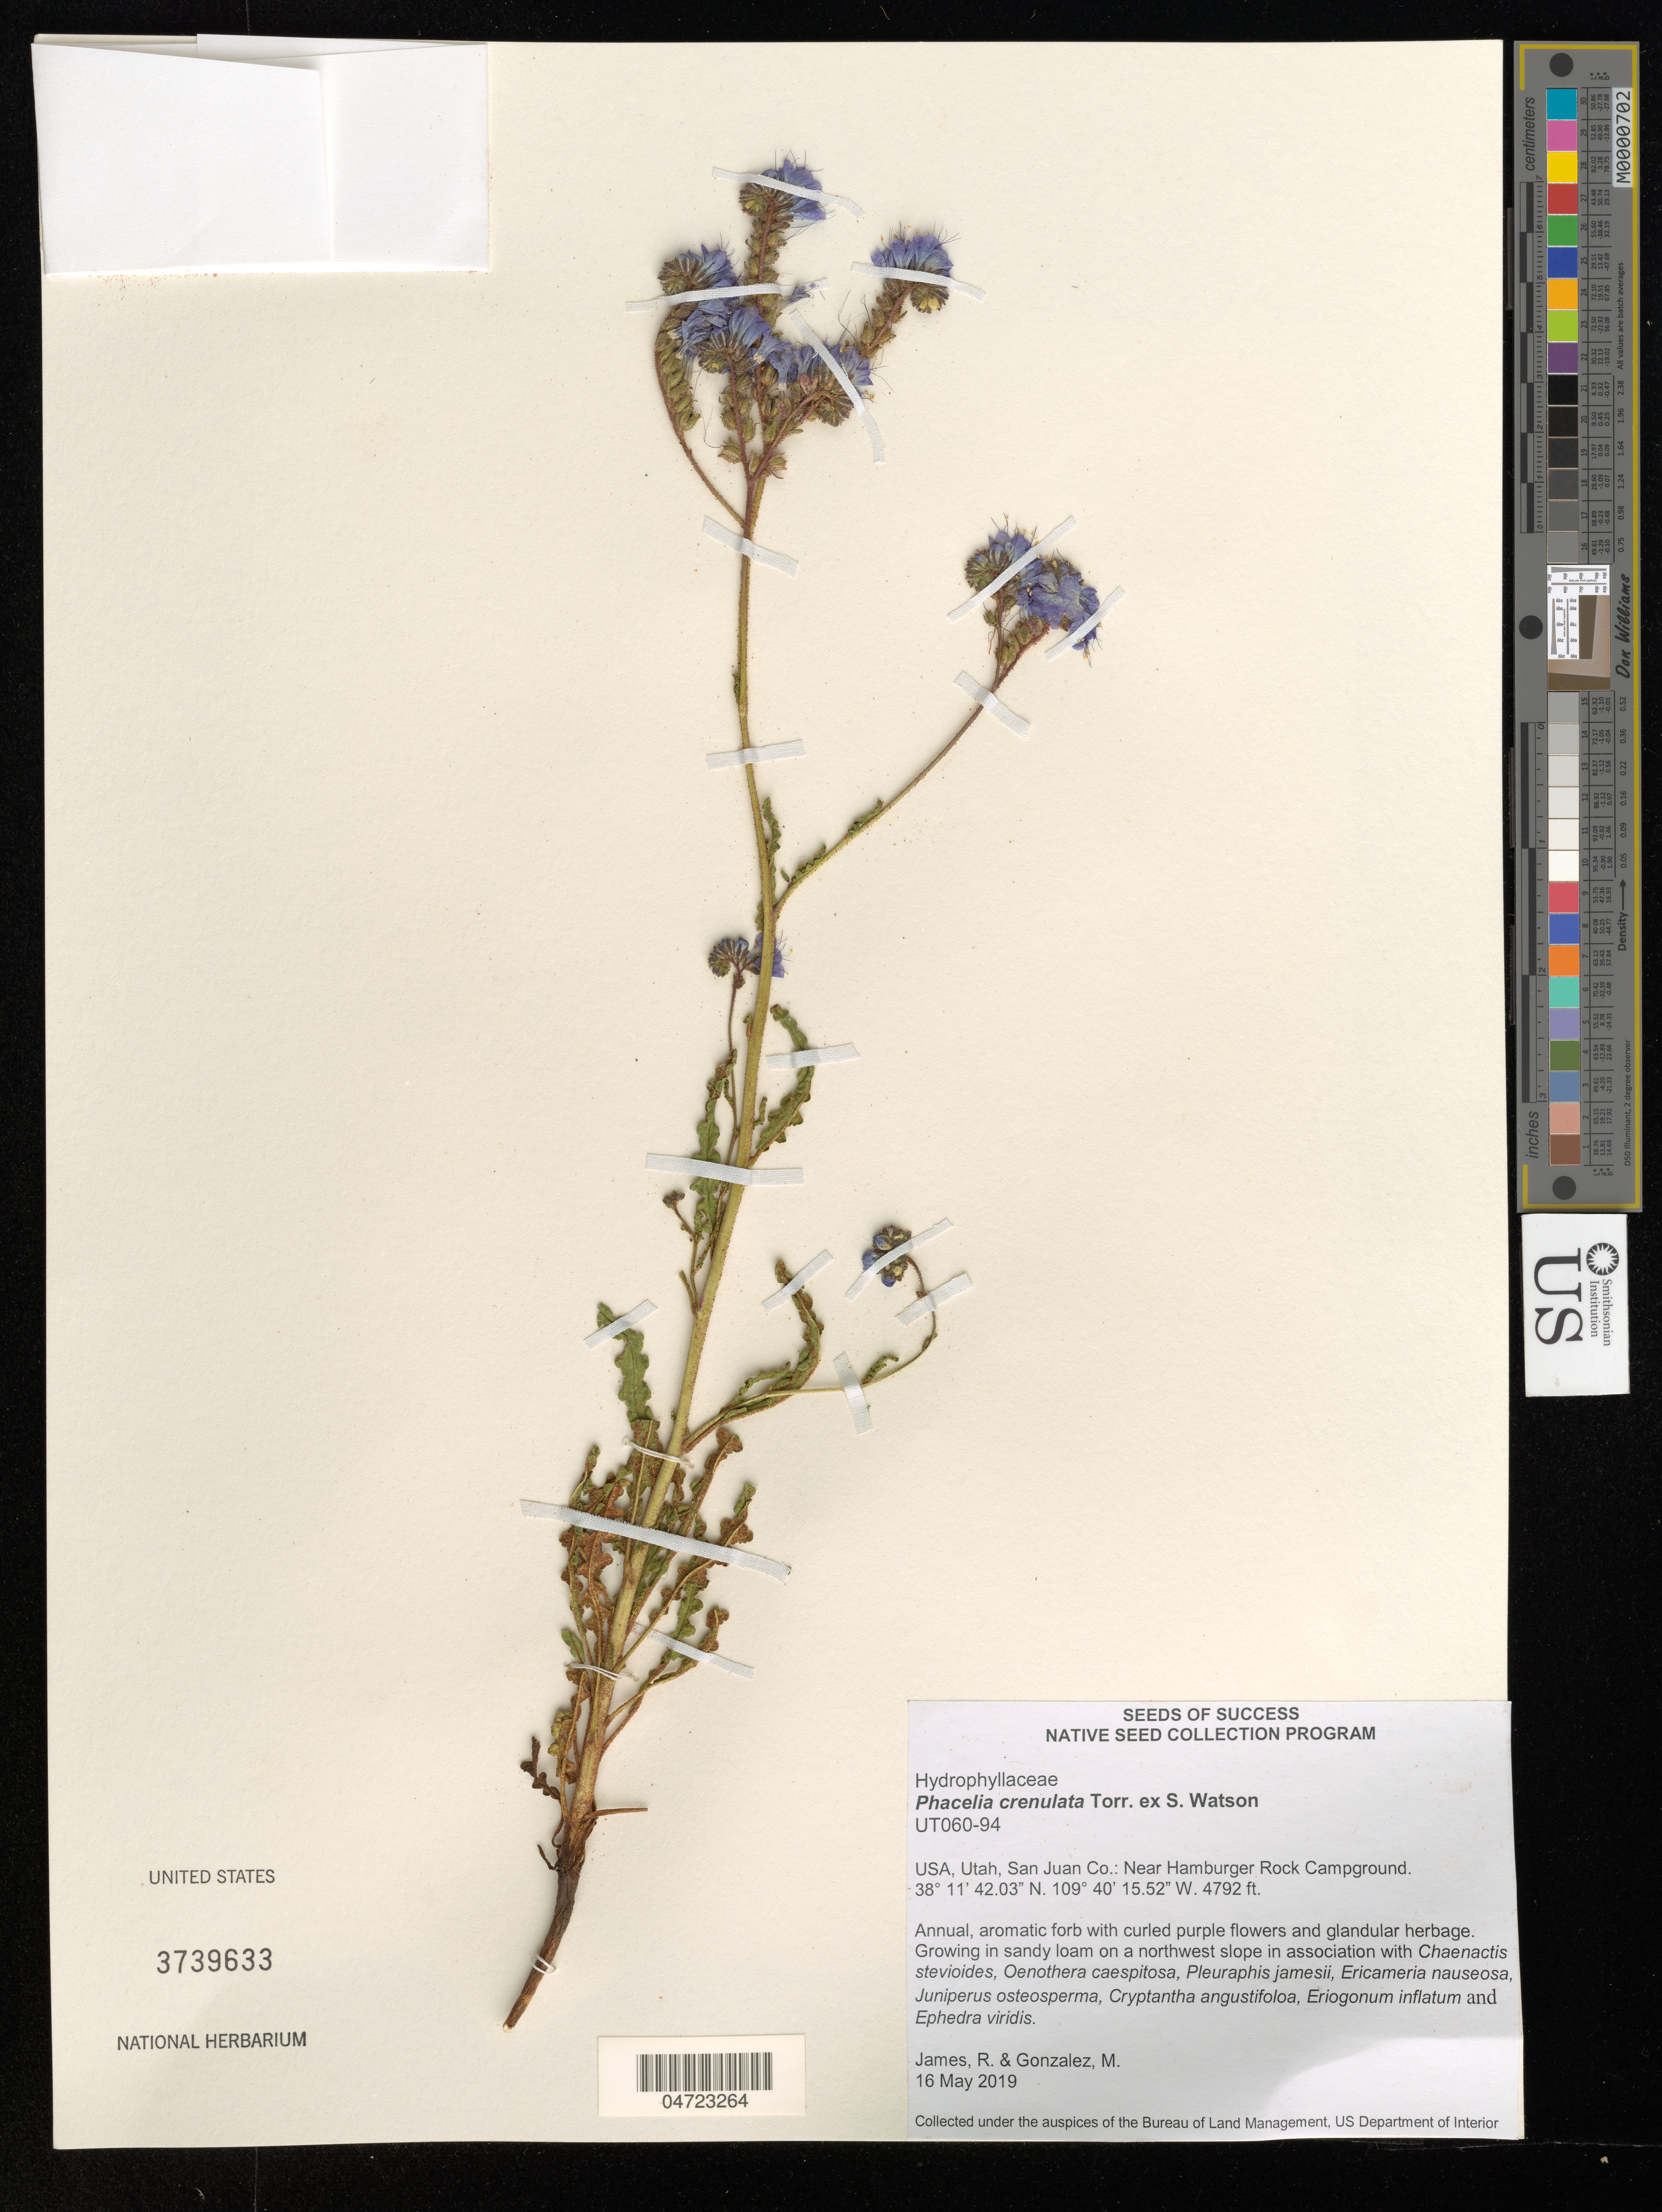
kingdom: Plantae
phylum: Tracheophyta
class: Magnoliopsida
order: Boraginales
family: Hydrophyllaceae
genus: Phacelia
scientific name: Phacelia crenulata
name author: Torr. ex S. Watson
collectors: R. James & M. Gonzalez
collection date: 2019-05-16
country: United States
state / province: Utah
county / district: San Juan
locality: San Juan Co.: Near Hamburger Rock Campground.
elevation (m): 1461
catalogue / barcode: US 3739633